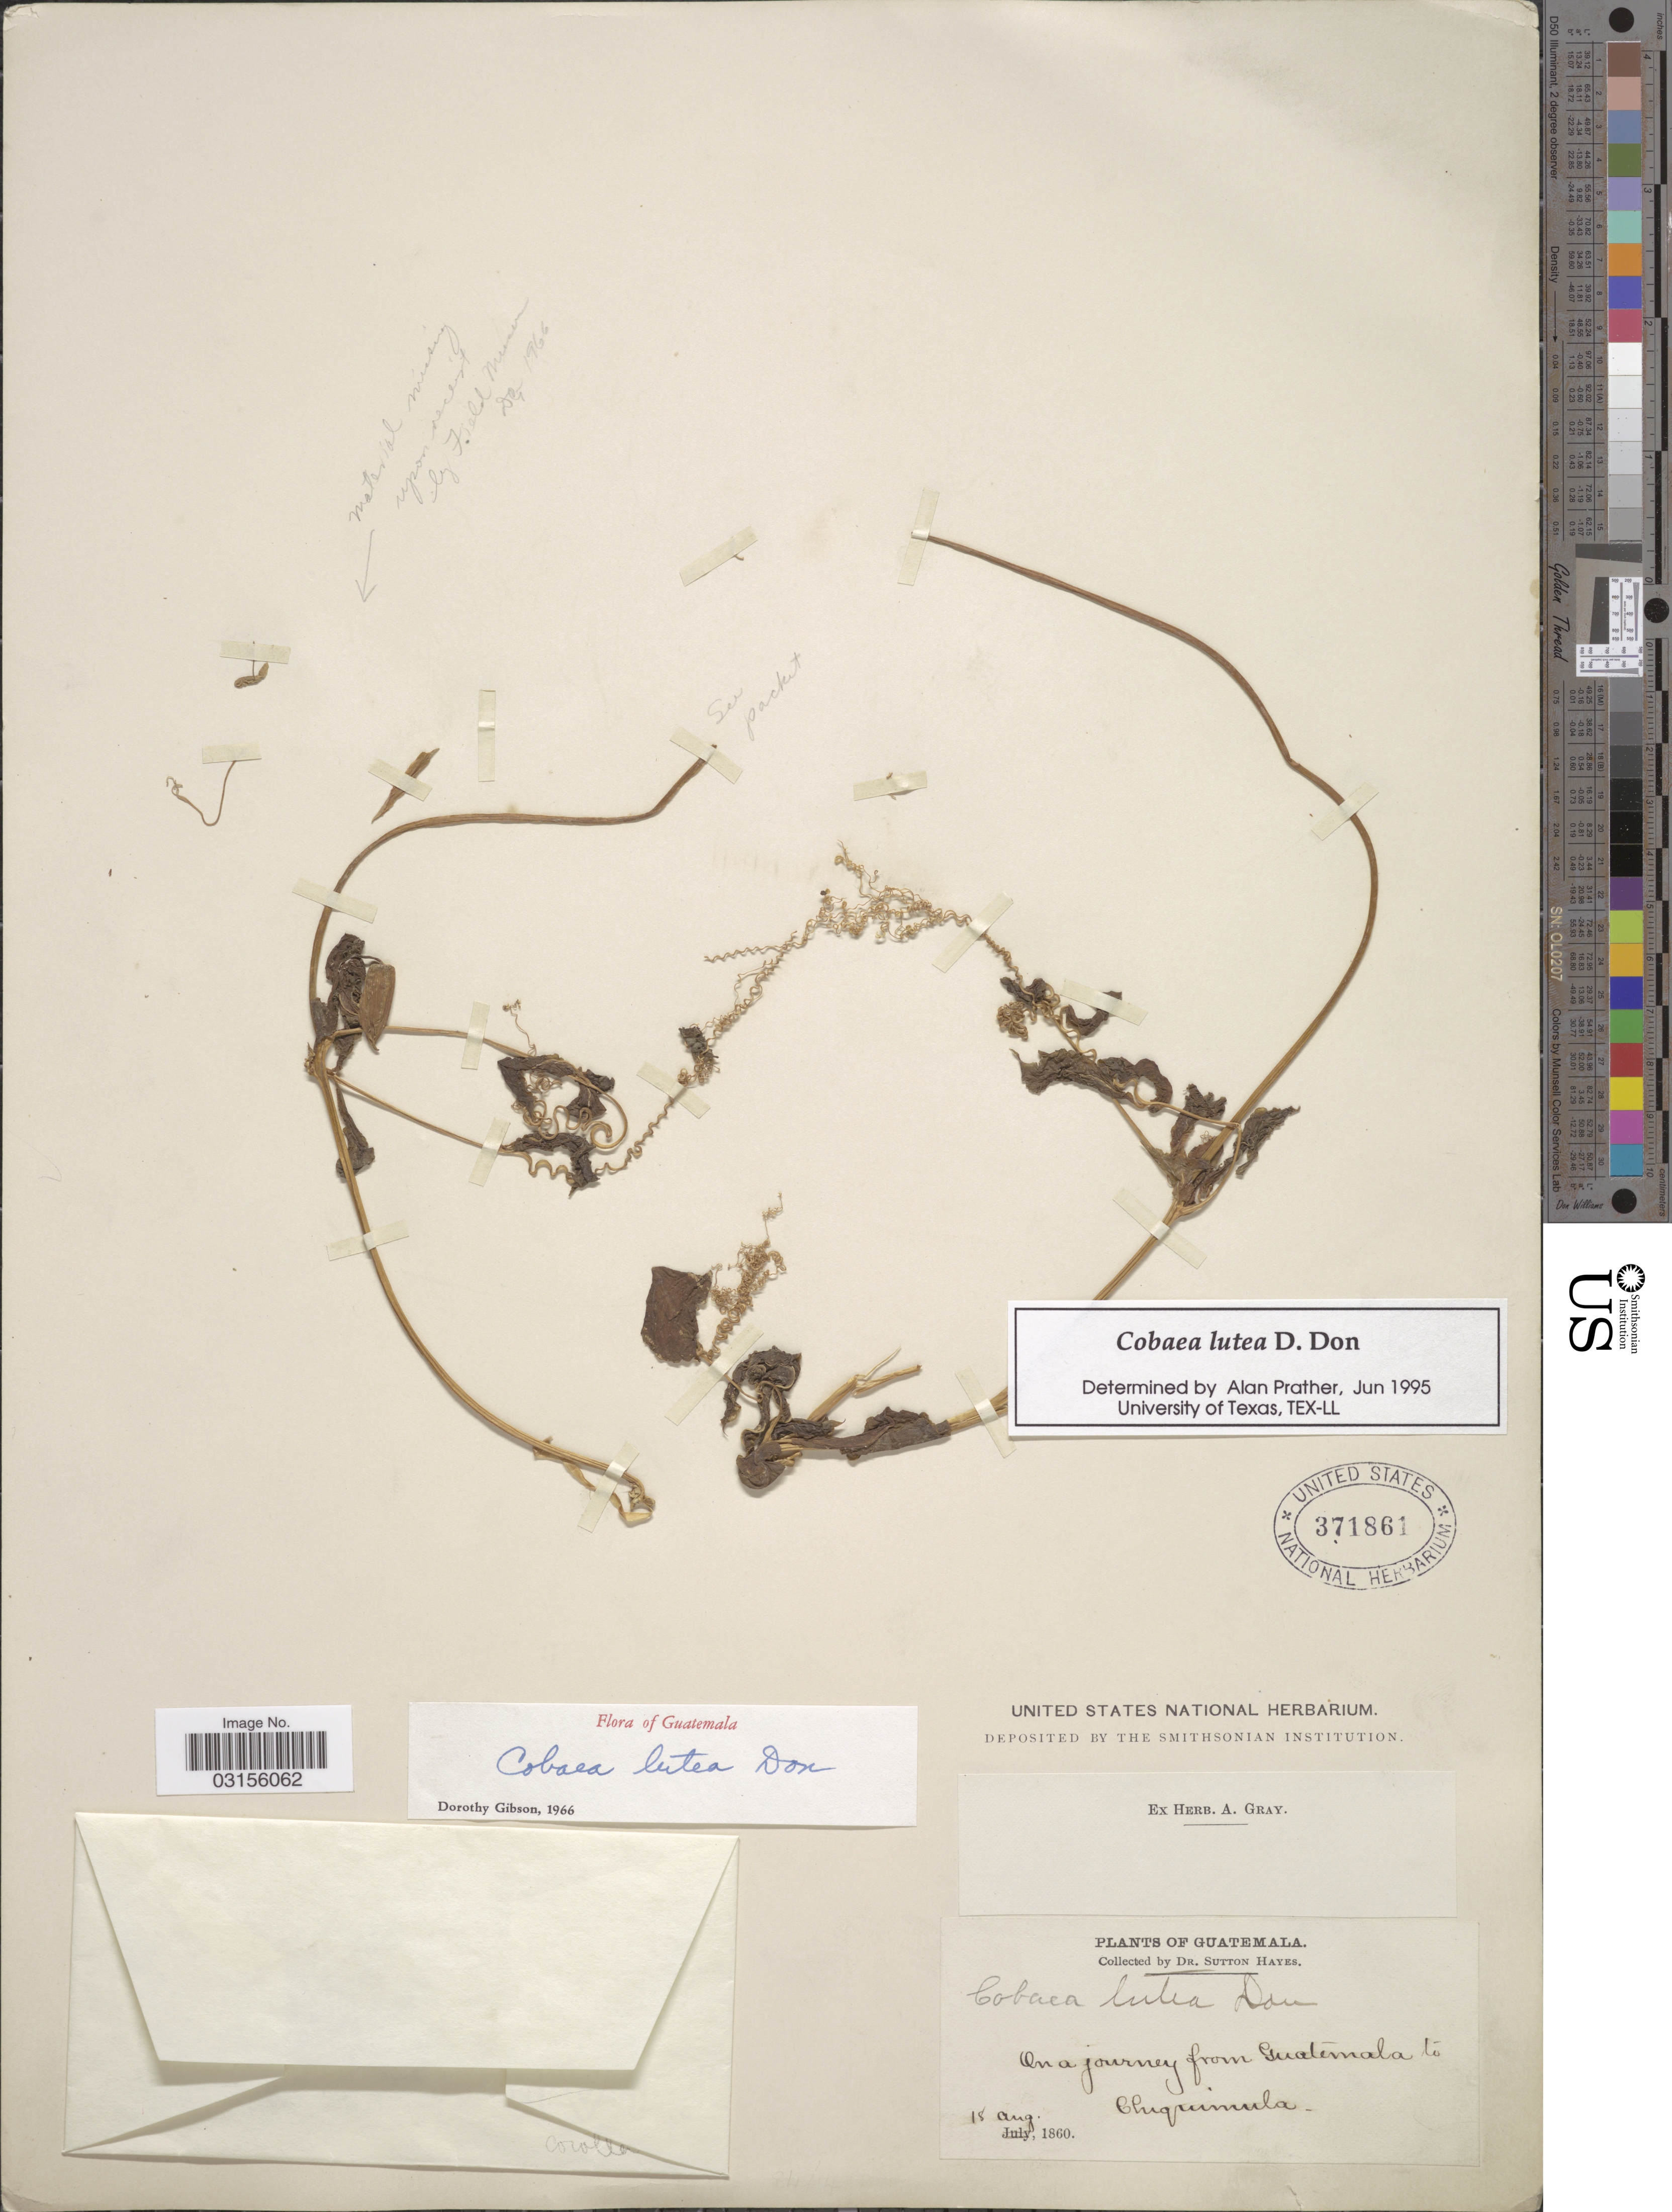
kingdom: Plantae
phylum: Tracheophyta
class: Magnoliopsida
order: Ericales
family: Polemoniaceae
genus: Cobaea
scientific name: Cobaea lutea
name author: D. Don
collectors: S. Hayes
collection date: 1860-08-18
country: Guatemala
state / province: Chiquimula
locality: On a journey from Guatemala to Chiquimula.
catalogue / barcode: US 371861